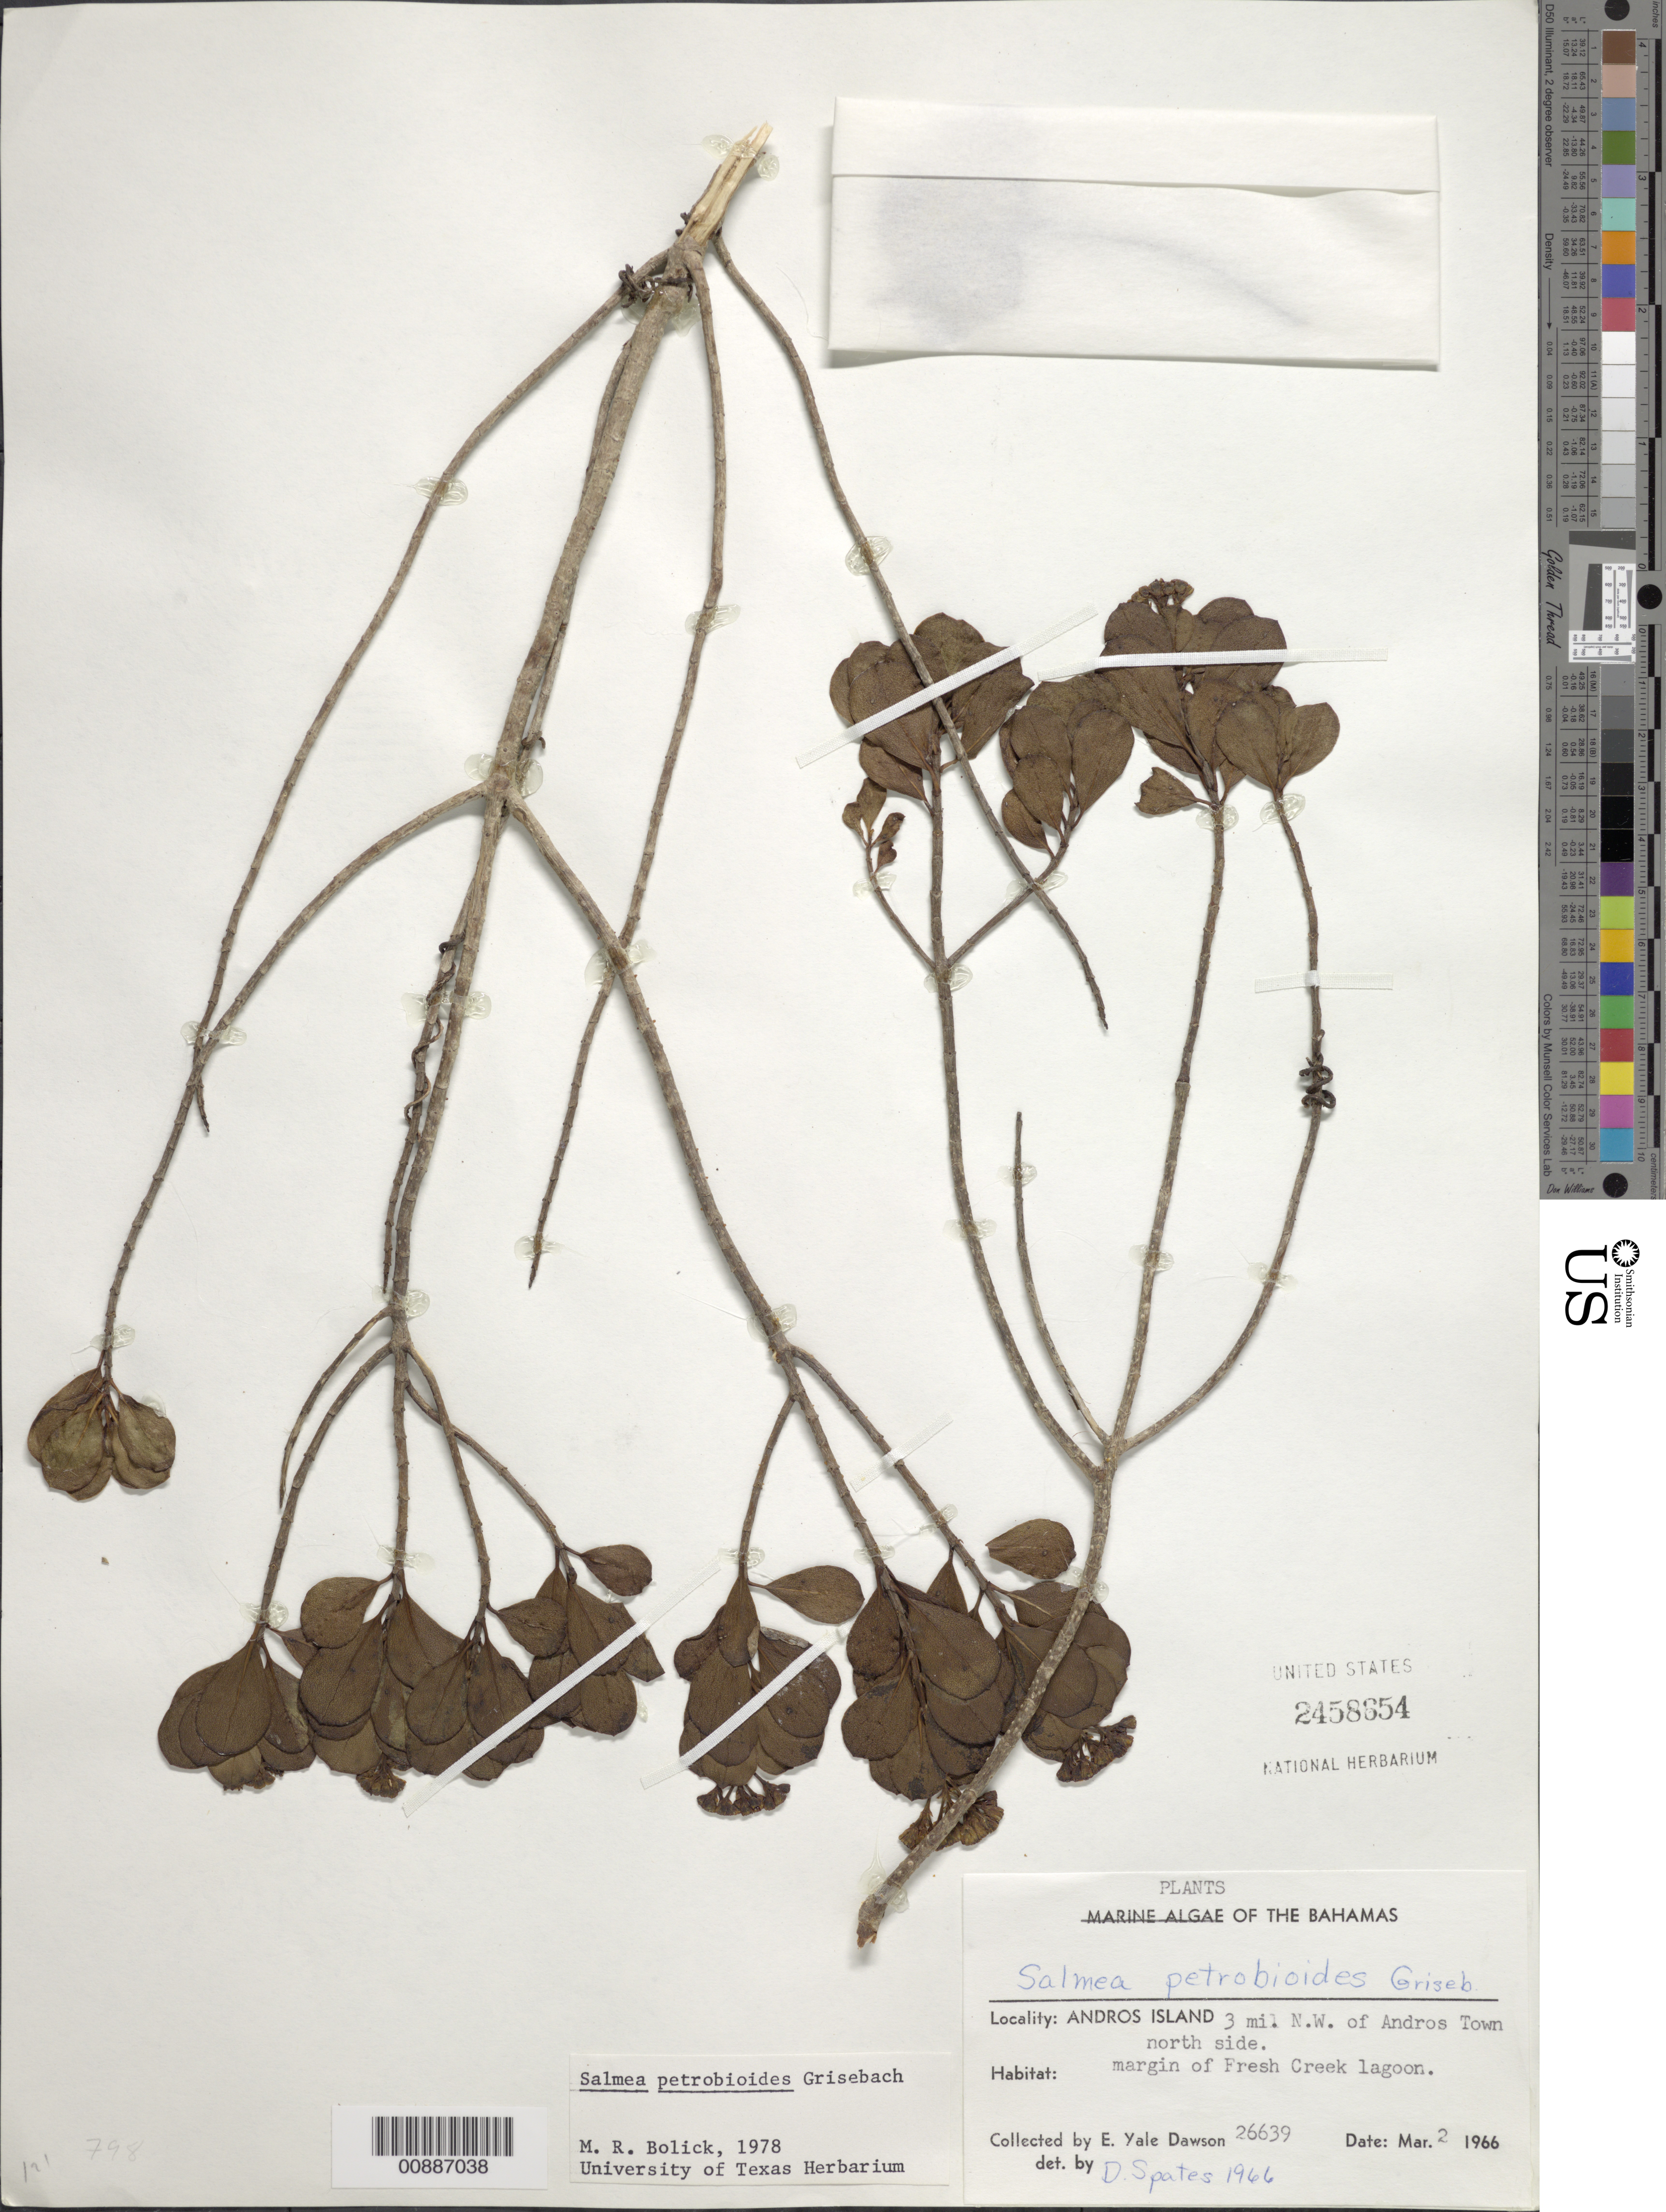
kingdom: Plantae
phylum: Tracheophyta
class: Magnoliopsida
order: Asterales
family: Asteraceae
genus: Salmea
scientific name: Salmea petrobioides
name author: Griseb.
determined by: Spates, D.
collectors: E. Y. Dawson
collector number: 26639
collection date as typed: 02 Mar 1966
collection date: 1966-03-02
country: Bahamas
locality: Andros Island. Three miles NW of Andros Town, north side; at Fresh Creek lagoon.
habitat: Margin of lagoon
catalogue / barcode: US 2458854